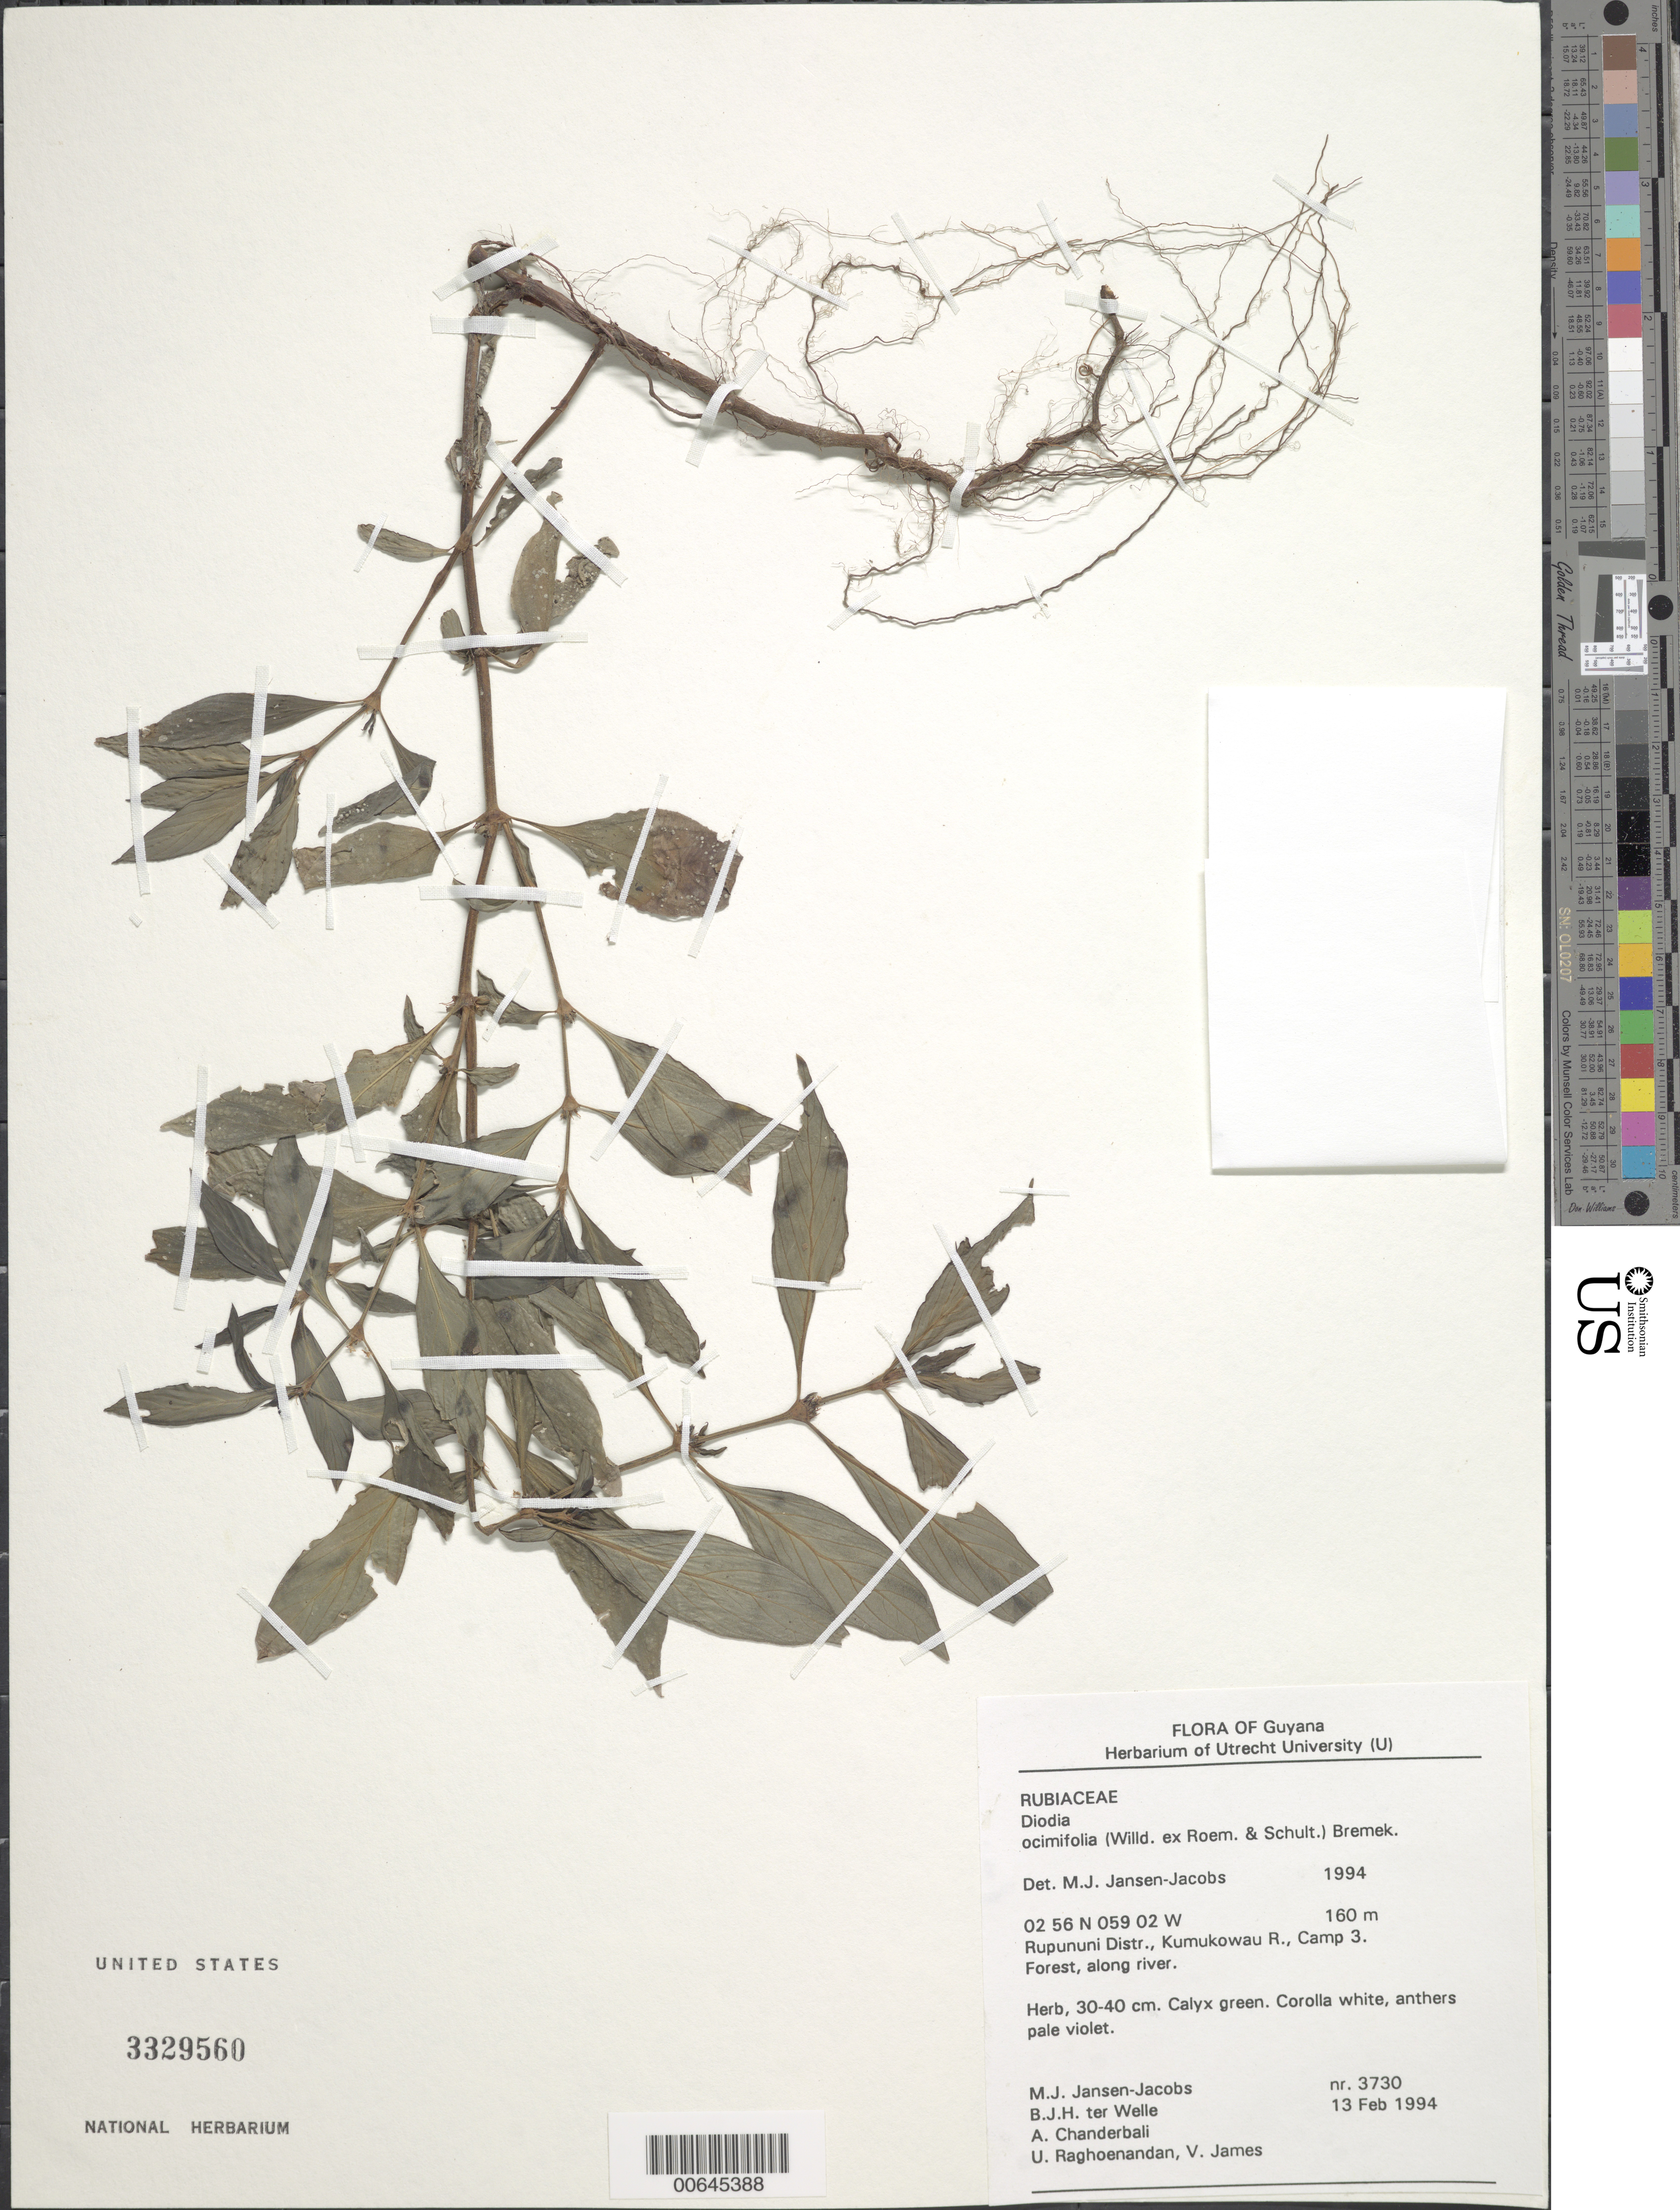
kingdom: Plantae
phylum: Tracheophyta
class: Magnoliopsida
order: Gentianales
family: Rubiaceae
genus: Diodia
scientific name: Diodia ocymifolia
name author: (Willd. ex Roem. & Schult.) Bremek.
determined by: Jansen-Jacobs, M. J., (U), Nationaal Herbarium Nederland, Utrecht University branch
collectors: M. J. Jansen-Jacobs, B. Welle, A. S. Chanderbali, U. Raghoenandan & V. James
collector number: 3730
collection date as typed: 13-Feb-94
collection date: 1994-02-13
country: Guyana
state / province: U. Takutu-U. Essequibo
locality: Kumukowau R., Camp 3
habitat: Forest, along river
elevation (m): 160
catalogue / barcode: US 3329560